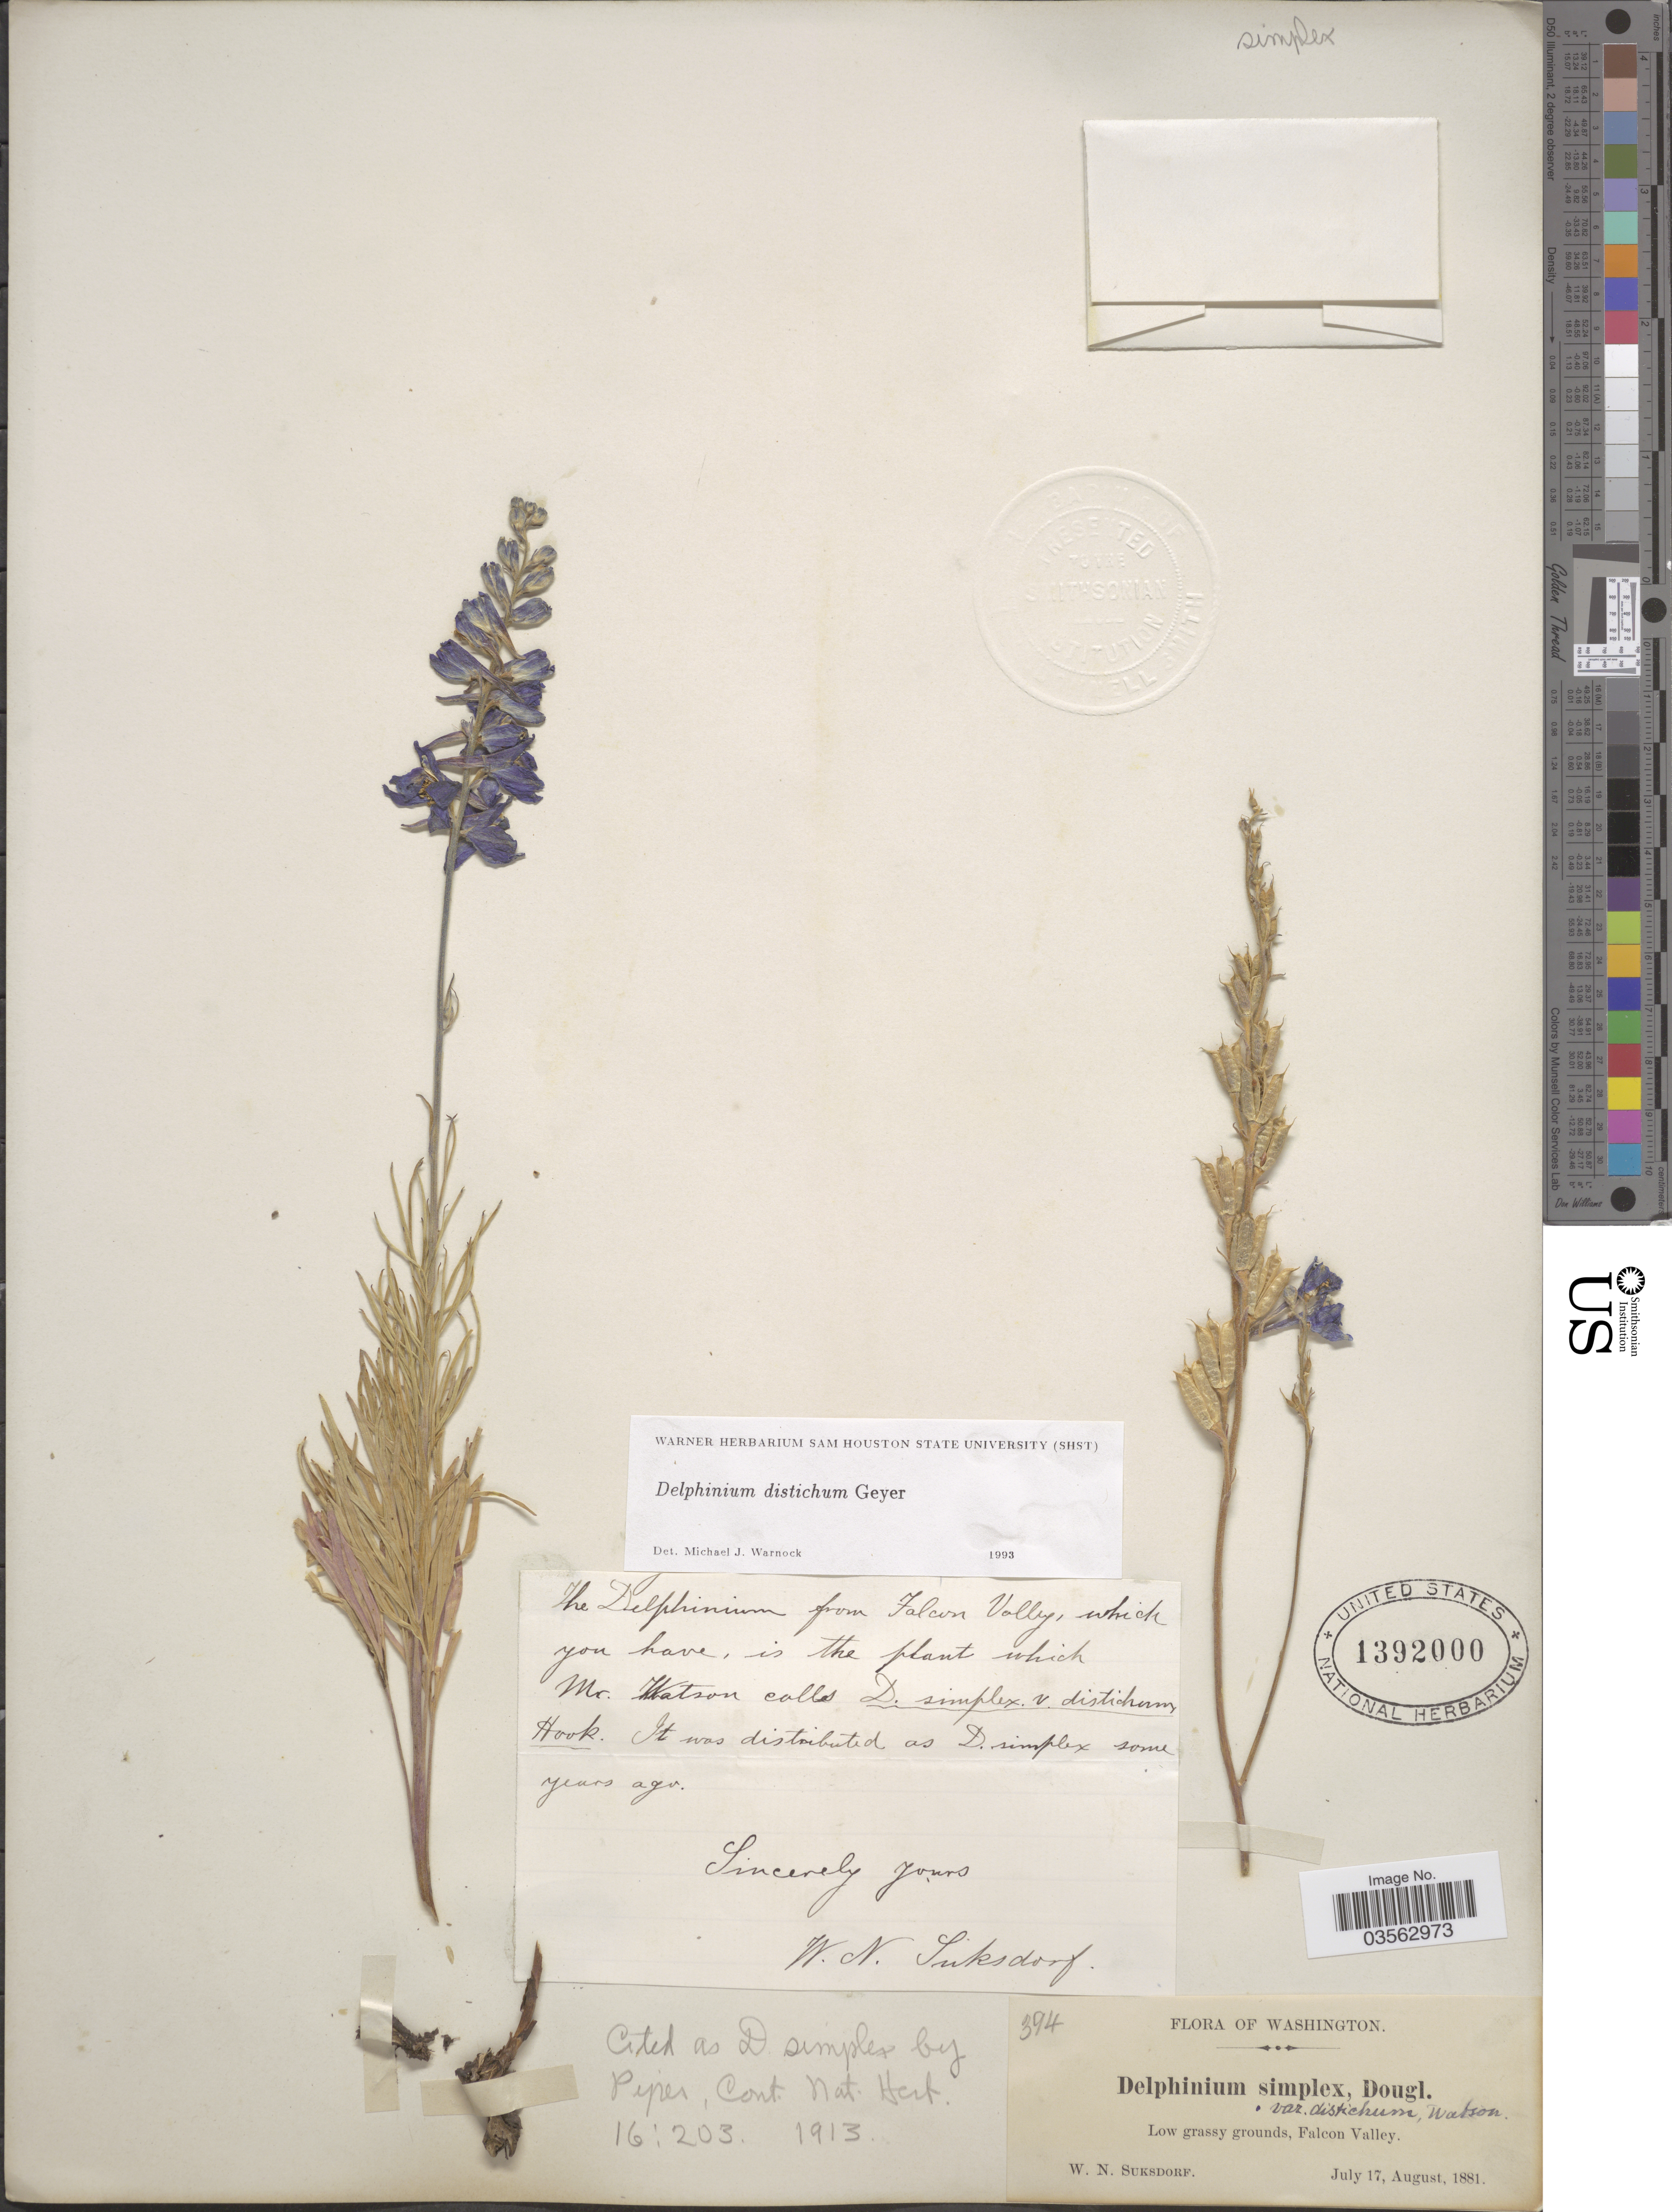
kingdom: Plantae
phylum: Tracheophyta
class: Magnoliopsida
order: Ranunculales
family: Ranunculaceae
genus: Delphinium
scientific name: Delphinium distichum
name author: Geyer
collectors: W. N. Suksdorf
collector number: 394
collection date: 1881-07-17/1881-08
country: United States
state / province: Washington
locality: Falcon Valley.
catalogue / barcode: US 1392000